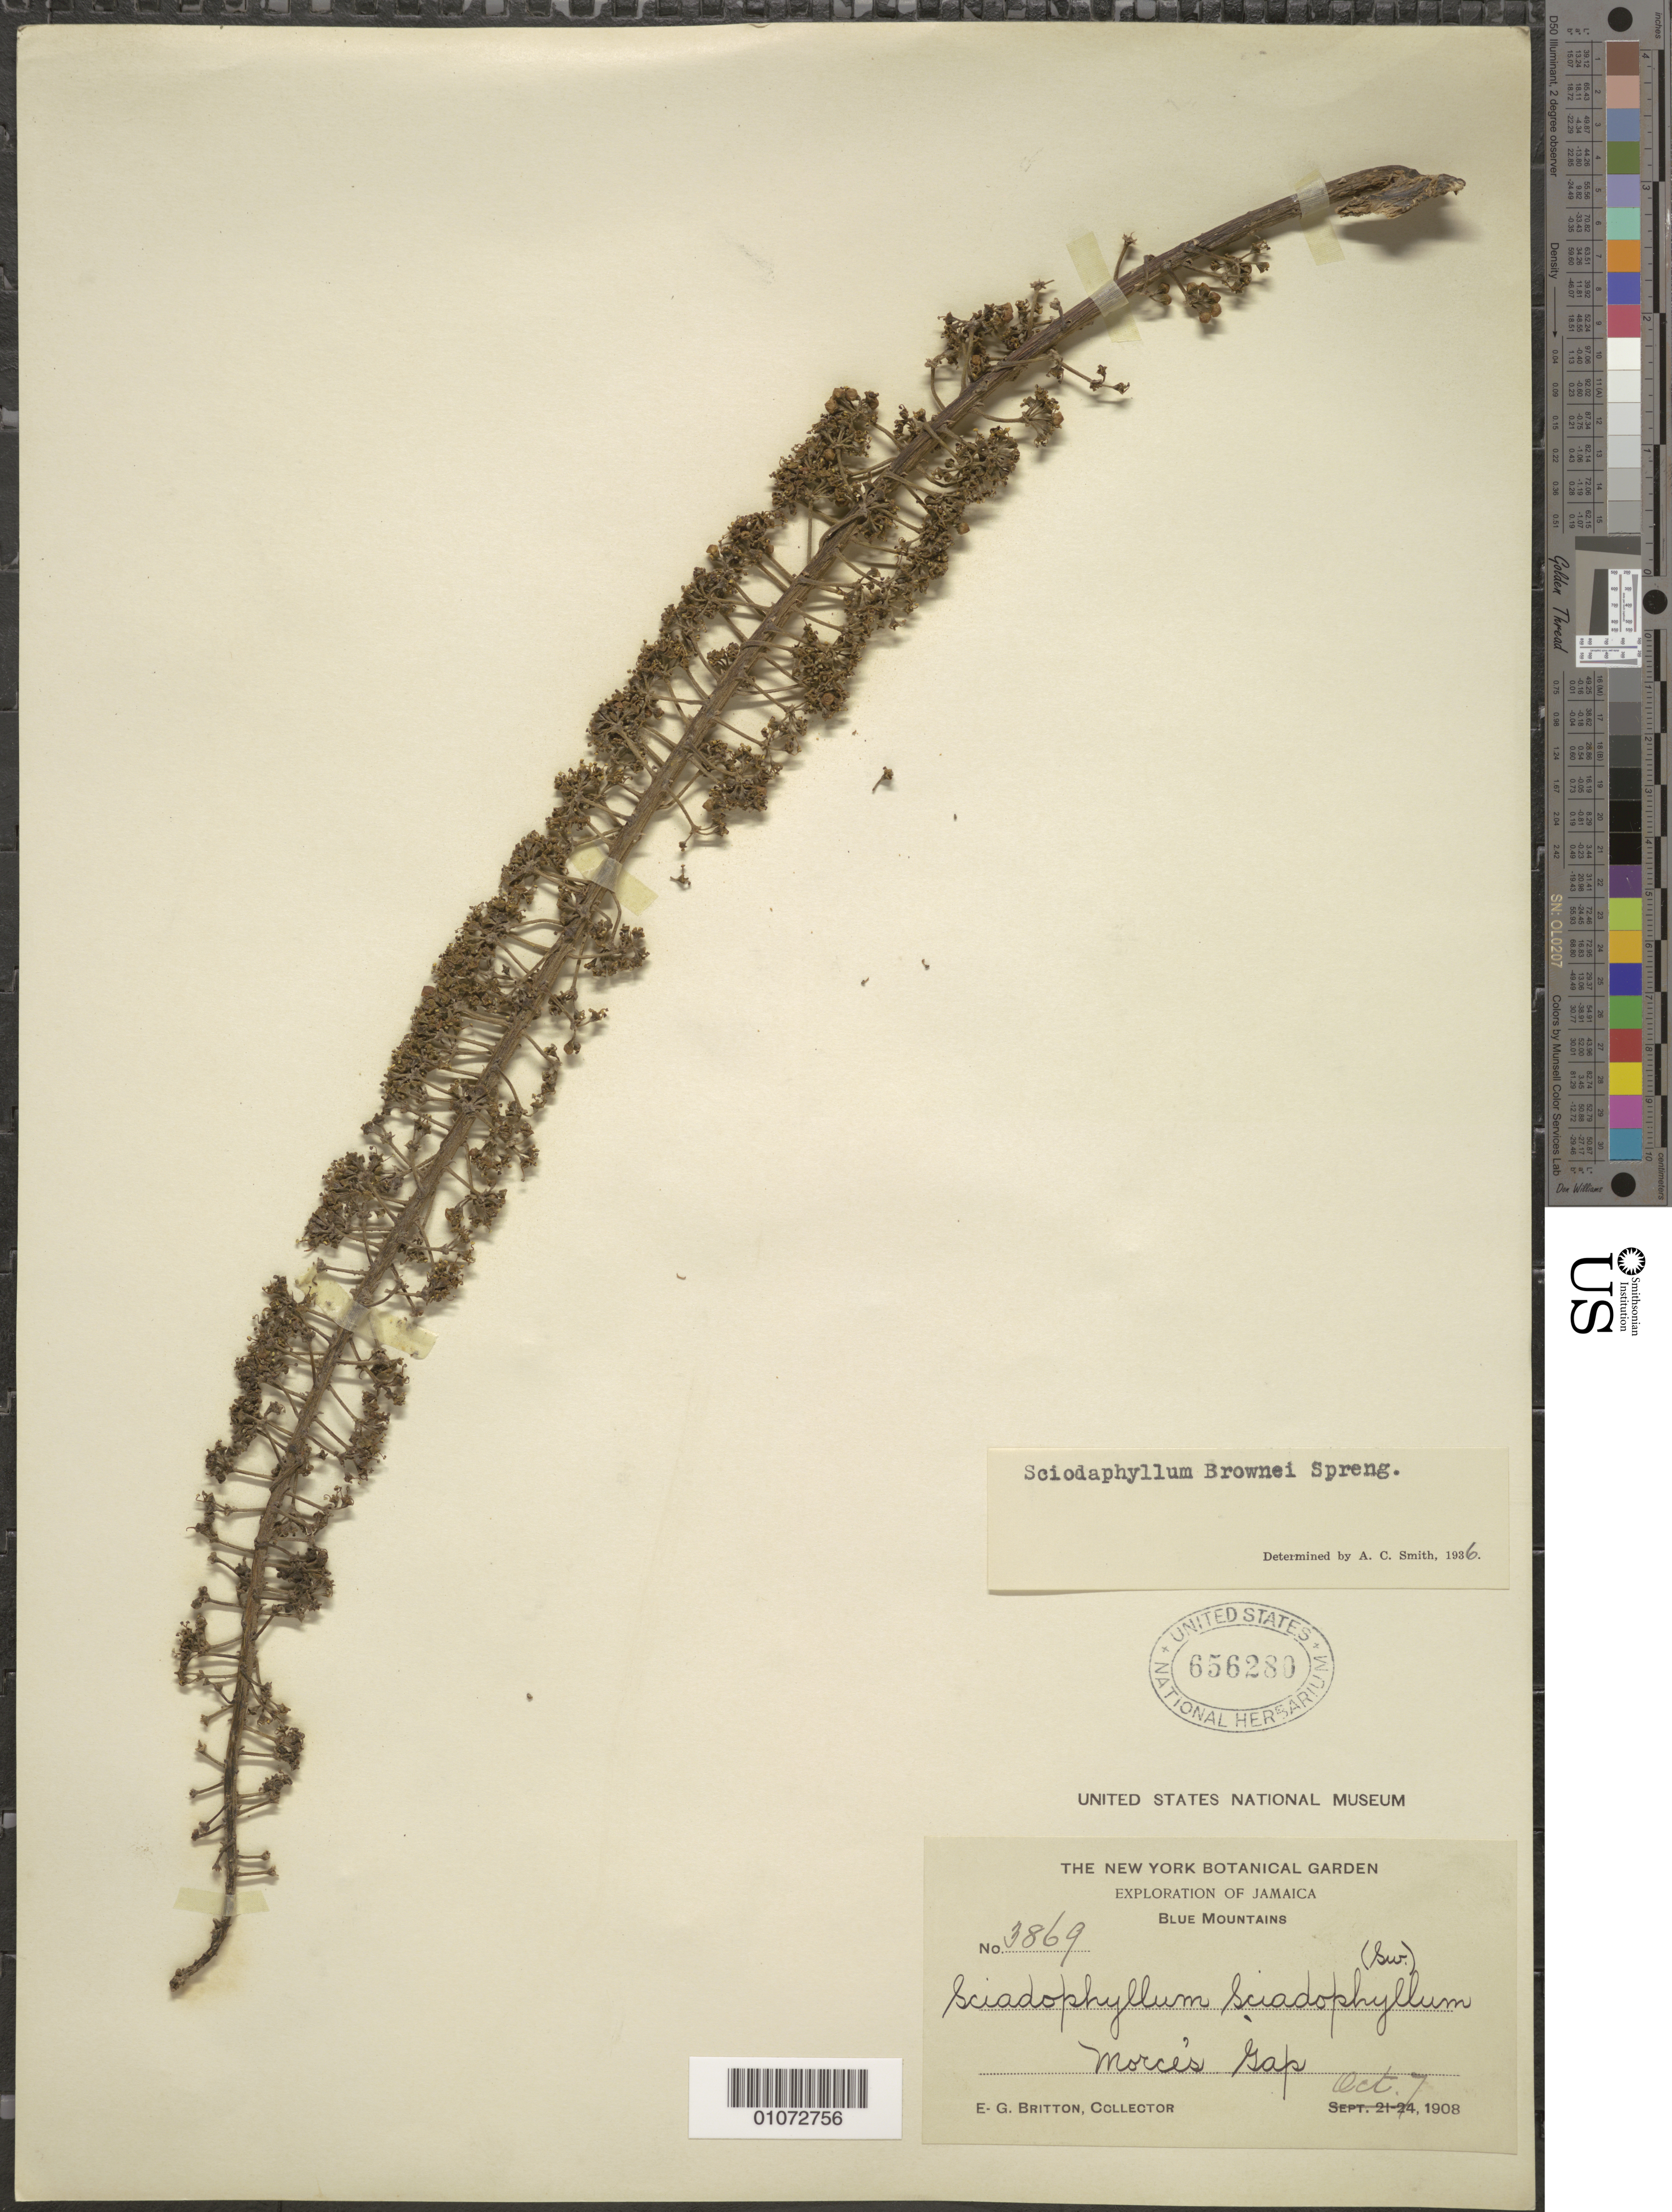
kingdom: Plantae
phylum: Tracheophyta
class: Magnoliopsida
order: Apiales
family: Araliaceae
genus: Schefflera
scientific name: Schefflera sciadophyllum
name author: Harms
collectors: E. G. Britton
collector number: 3869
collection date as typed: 07 Oct 1908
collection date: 1908-10-07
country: Jamaica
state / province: Portland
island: Jamaica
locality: Morces' Gap.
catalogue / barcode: US 656280